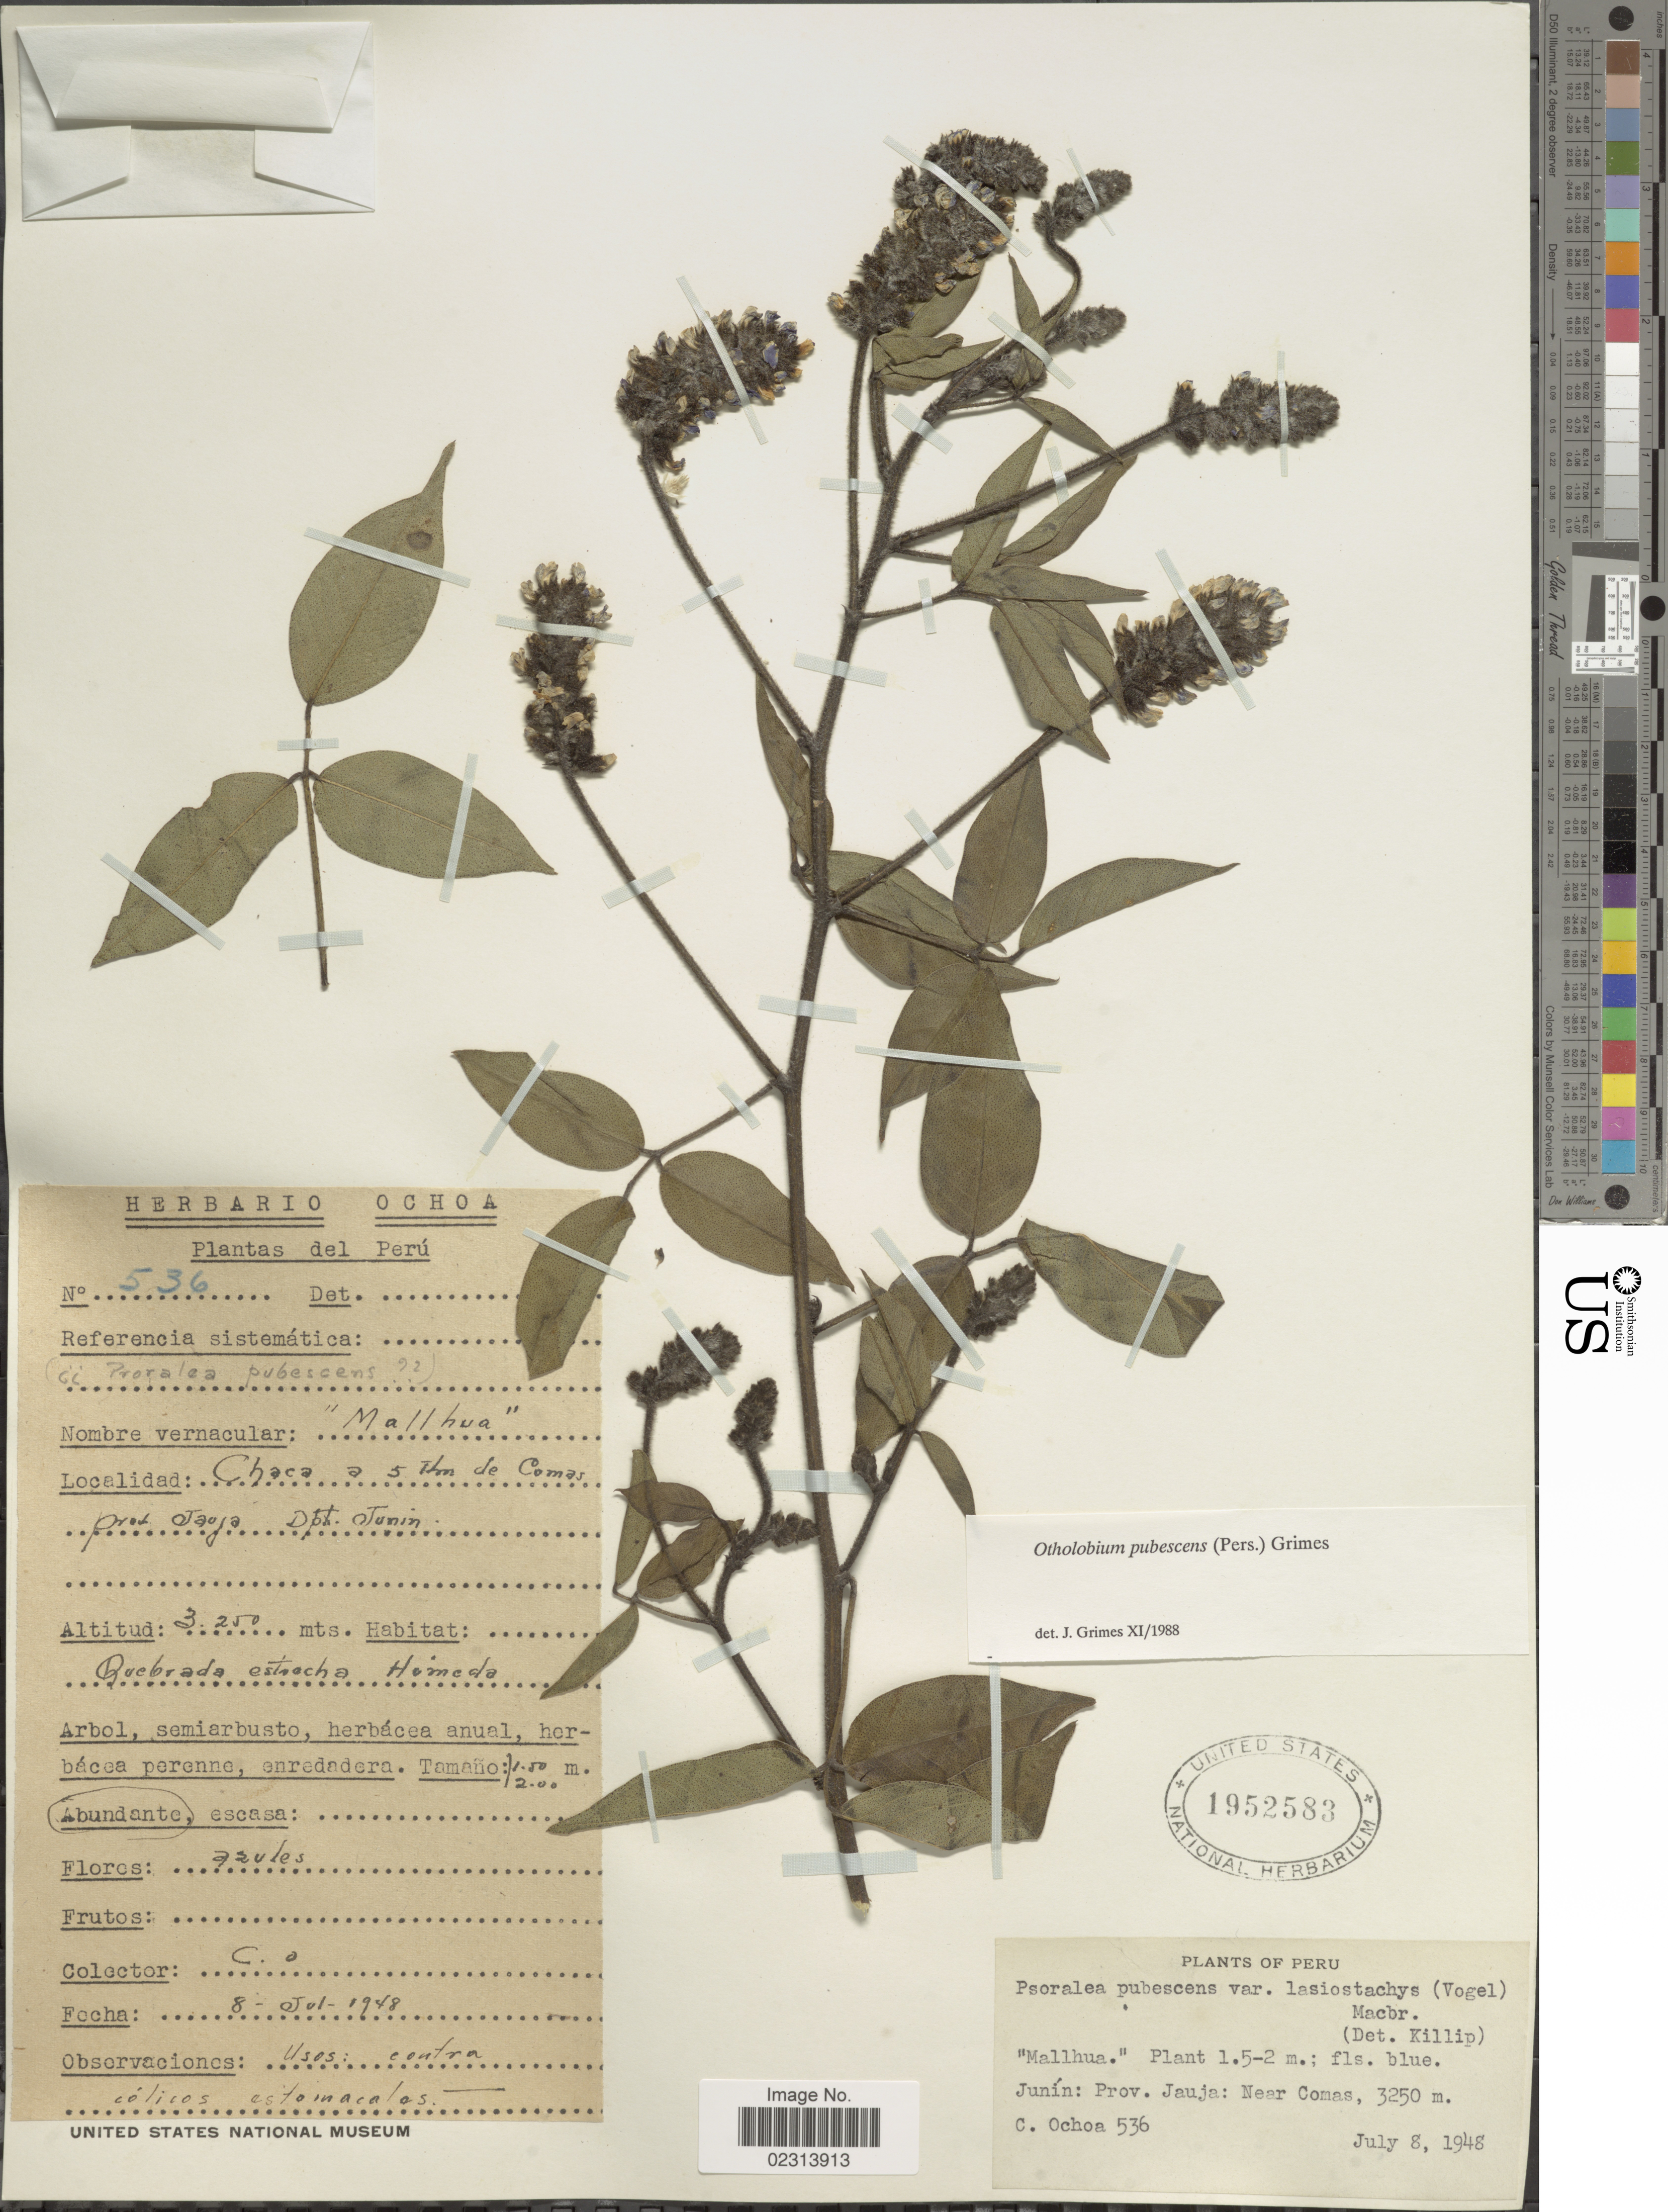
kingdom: Plantae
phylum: Tracheophyta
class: Magnoliopsida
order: Fabales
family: Fabaceae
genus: Otholobium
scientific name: Otholobium pubescens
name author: (Poir.) J.W. Grimes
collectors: C. Ochoa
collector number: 536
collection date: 1948-07-08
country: Peru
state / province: Junín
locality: Junin: Prov. Jauja: Near Comas, Chaca a 5 km de Comas prov. Jaojo Dpto. Junin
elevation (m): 3250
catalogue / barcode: US 1952583